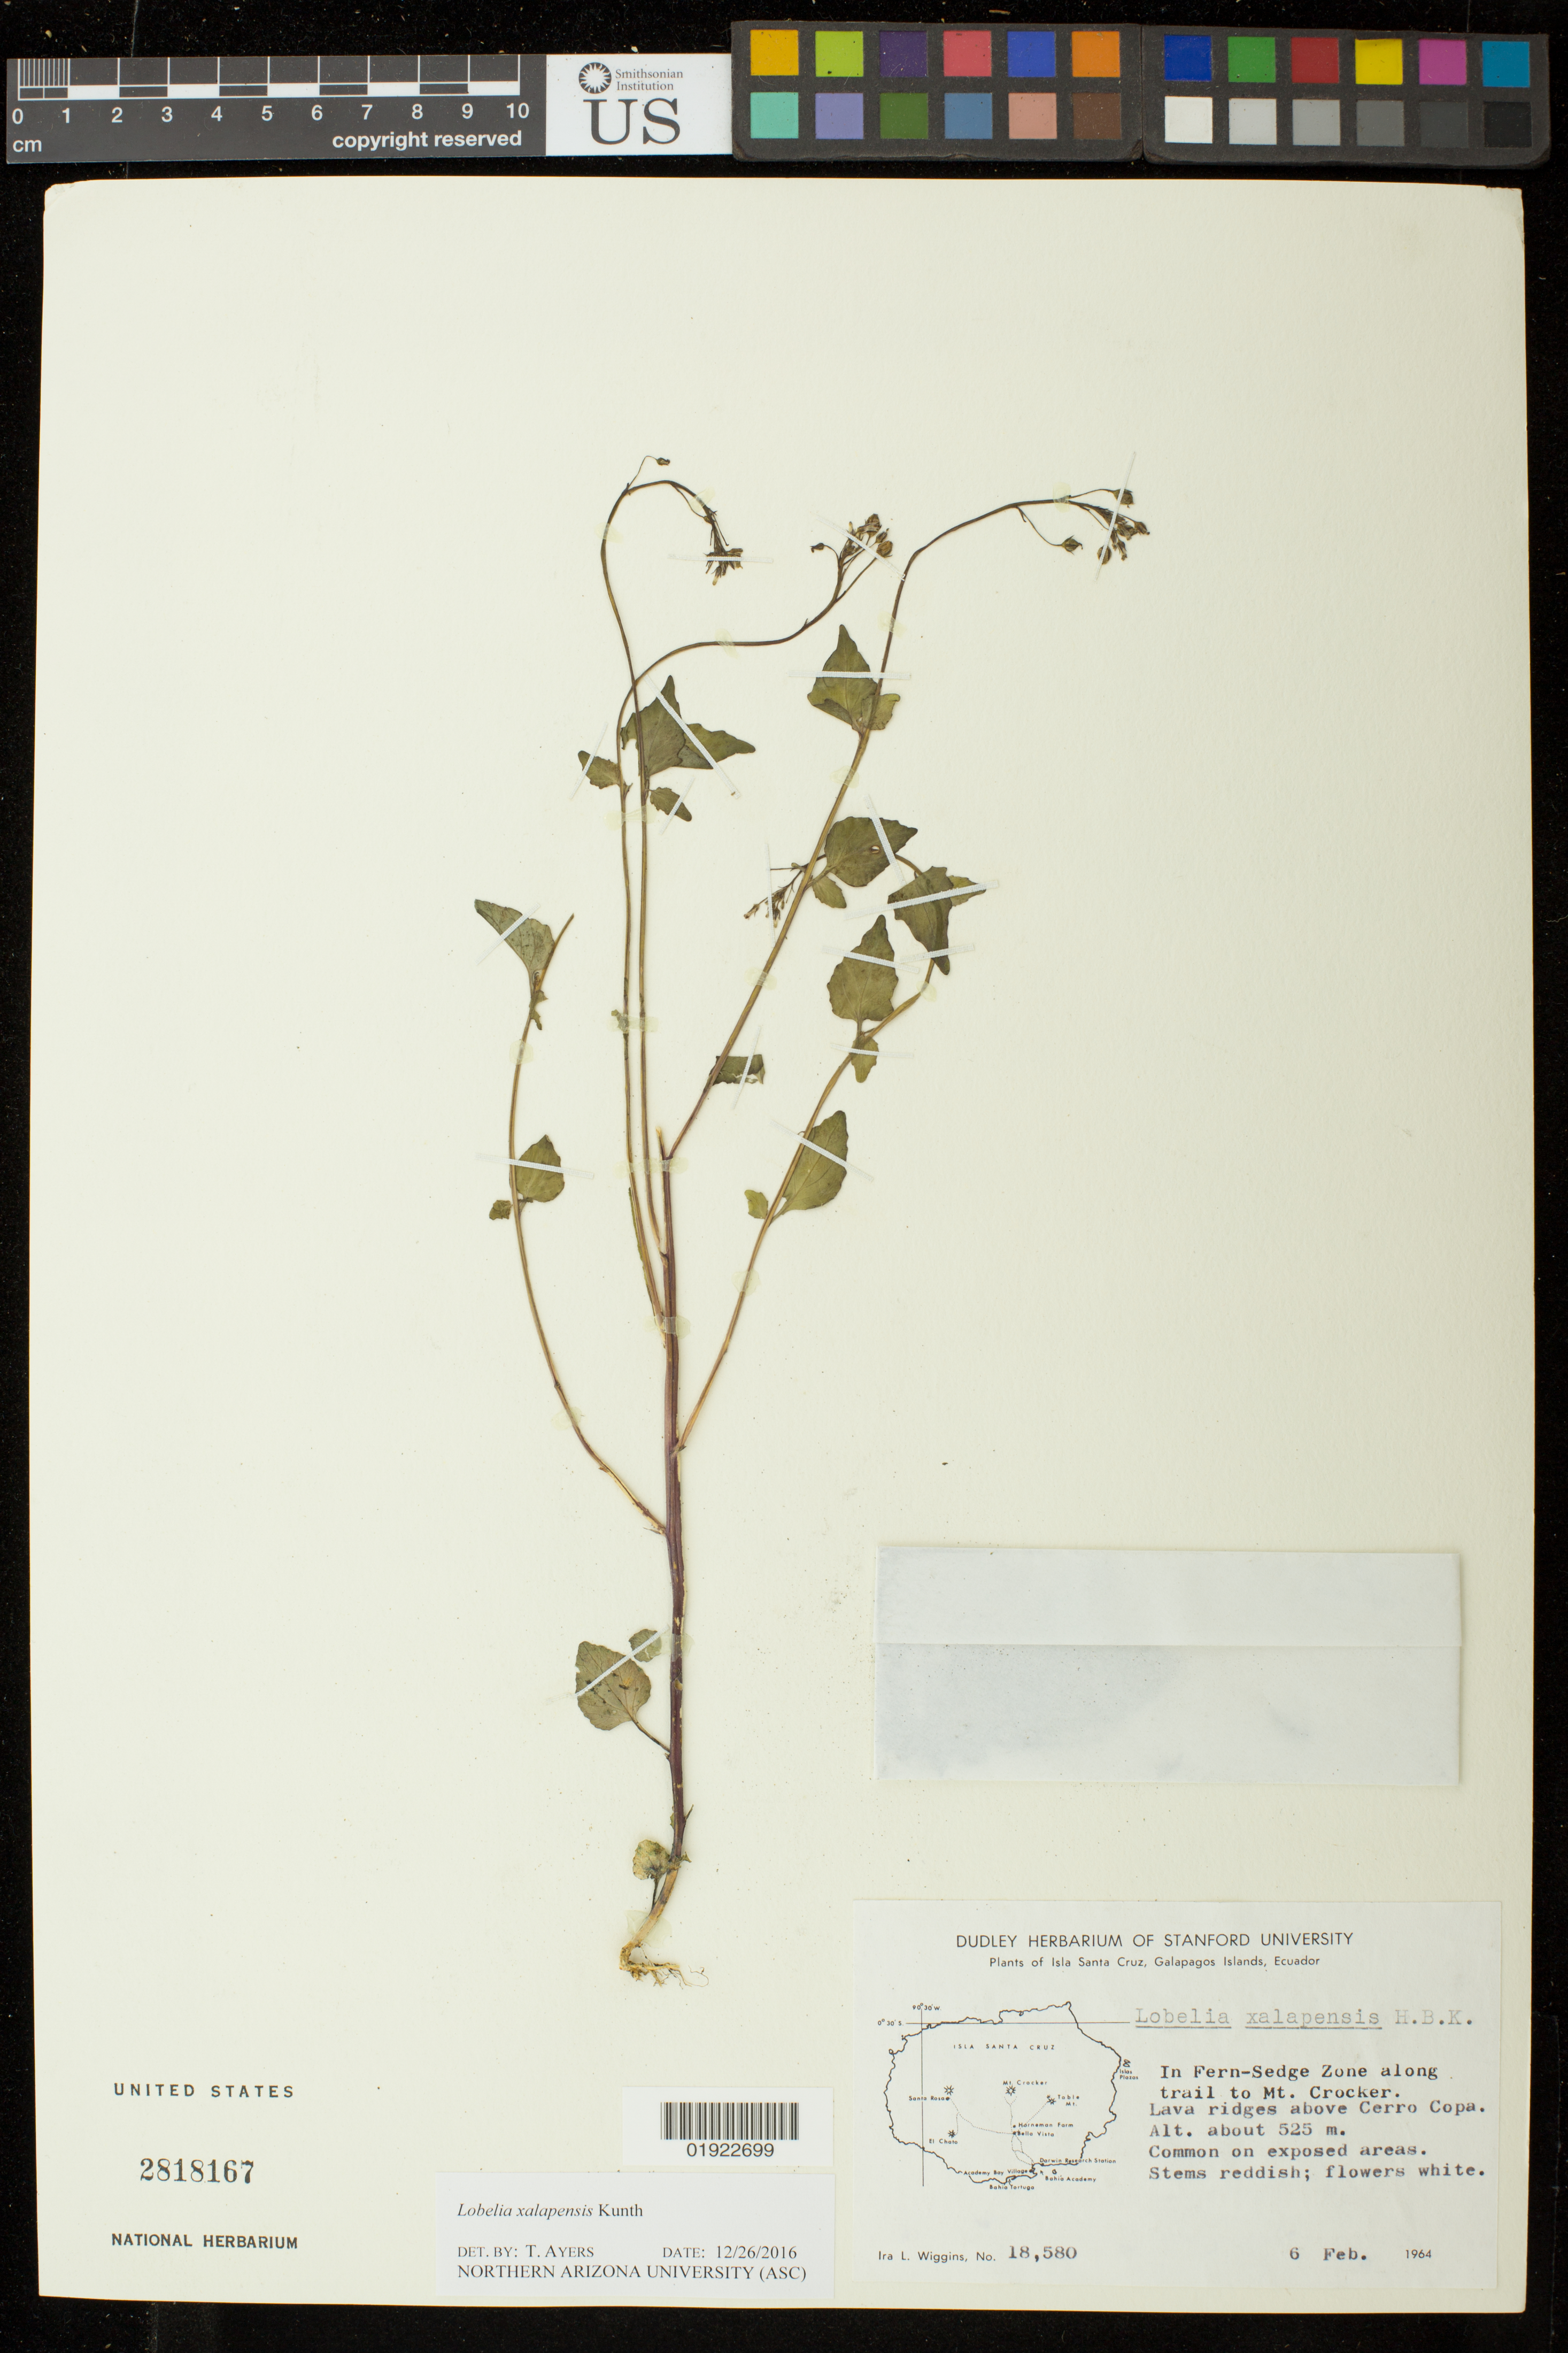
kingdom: Plantae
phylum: Tracheophyta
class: Magnoliopsida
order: Asterales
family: Campanulaceae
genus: Lobelia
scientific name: Lobelia xalapensis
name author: Kunth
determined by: Ayers, Tina J.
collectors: I. L. Wiggins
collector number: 18580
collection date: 1964-02-06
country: Ecuador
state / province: Colón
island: Santa Cruz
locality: Galapagos Islands. In Fern-Sedge Zone along trail to Mt. Crocker. Lava ridges above Cerro Copa.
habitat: Common on exposed areas.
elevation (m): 525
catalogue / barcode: US 2818167